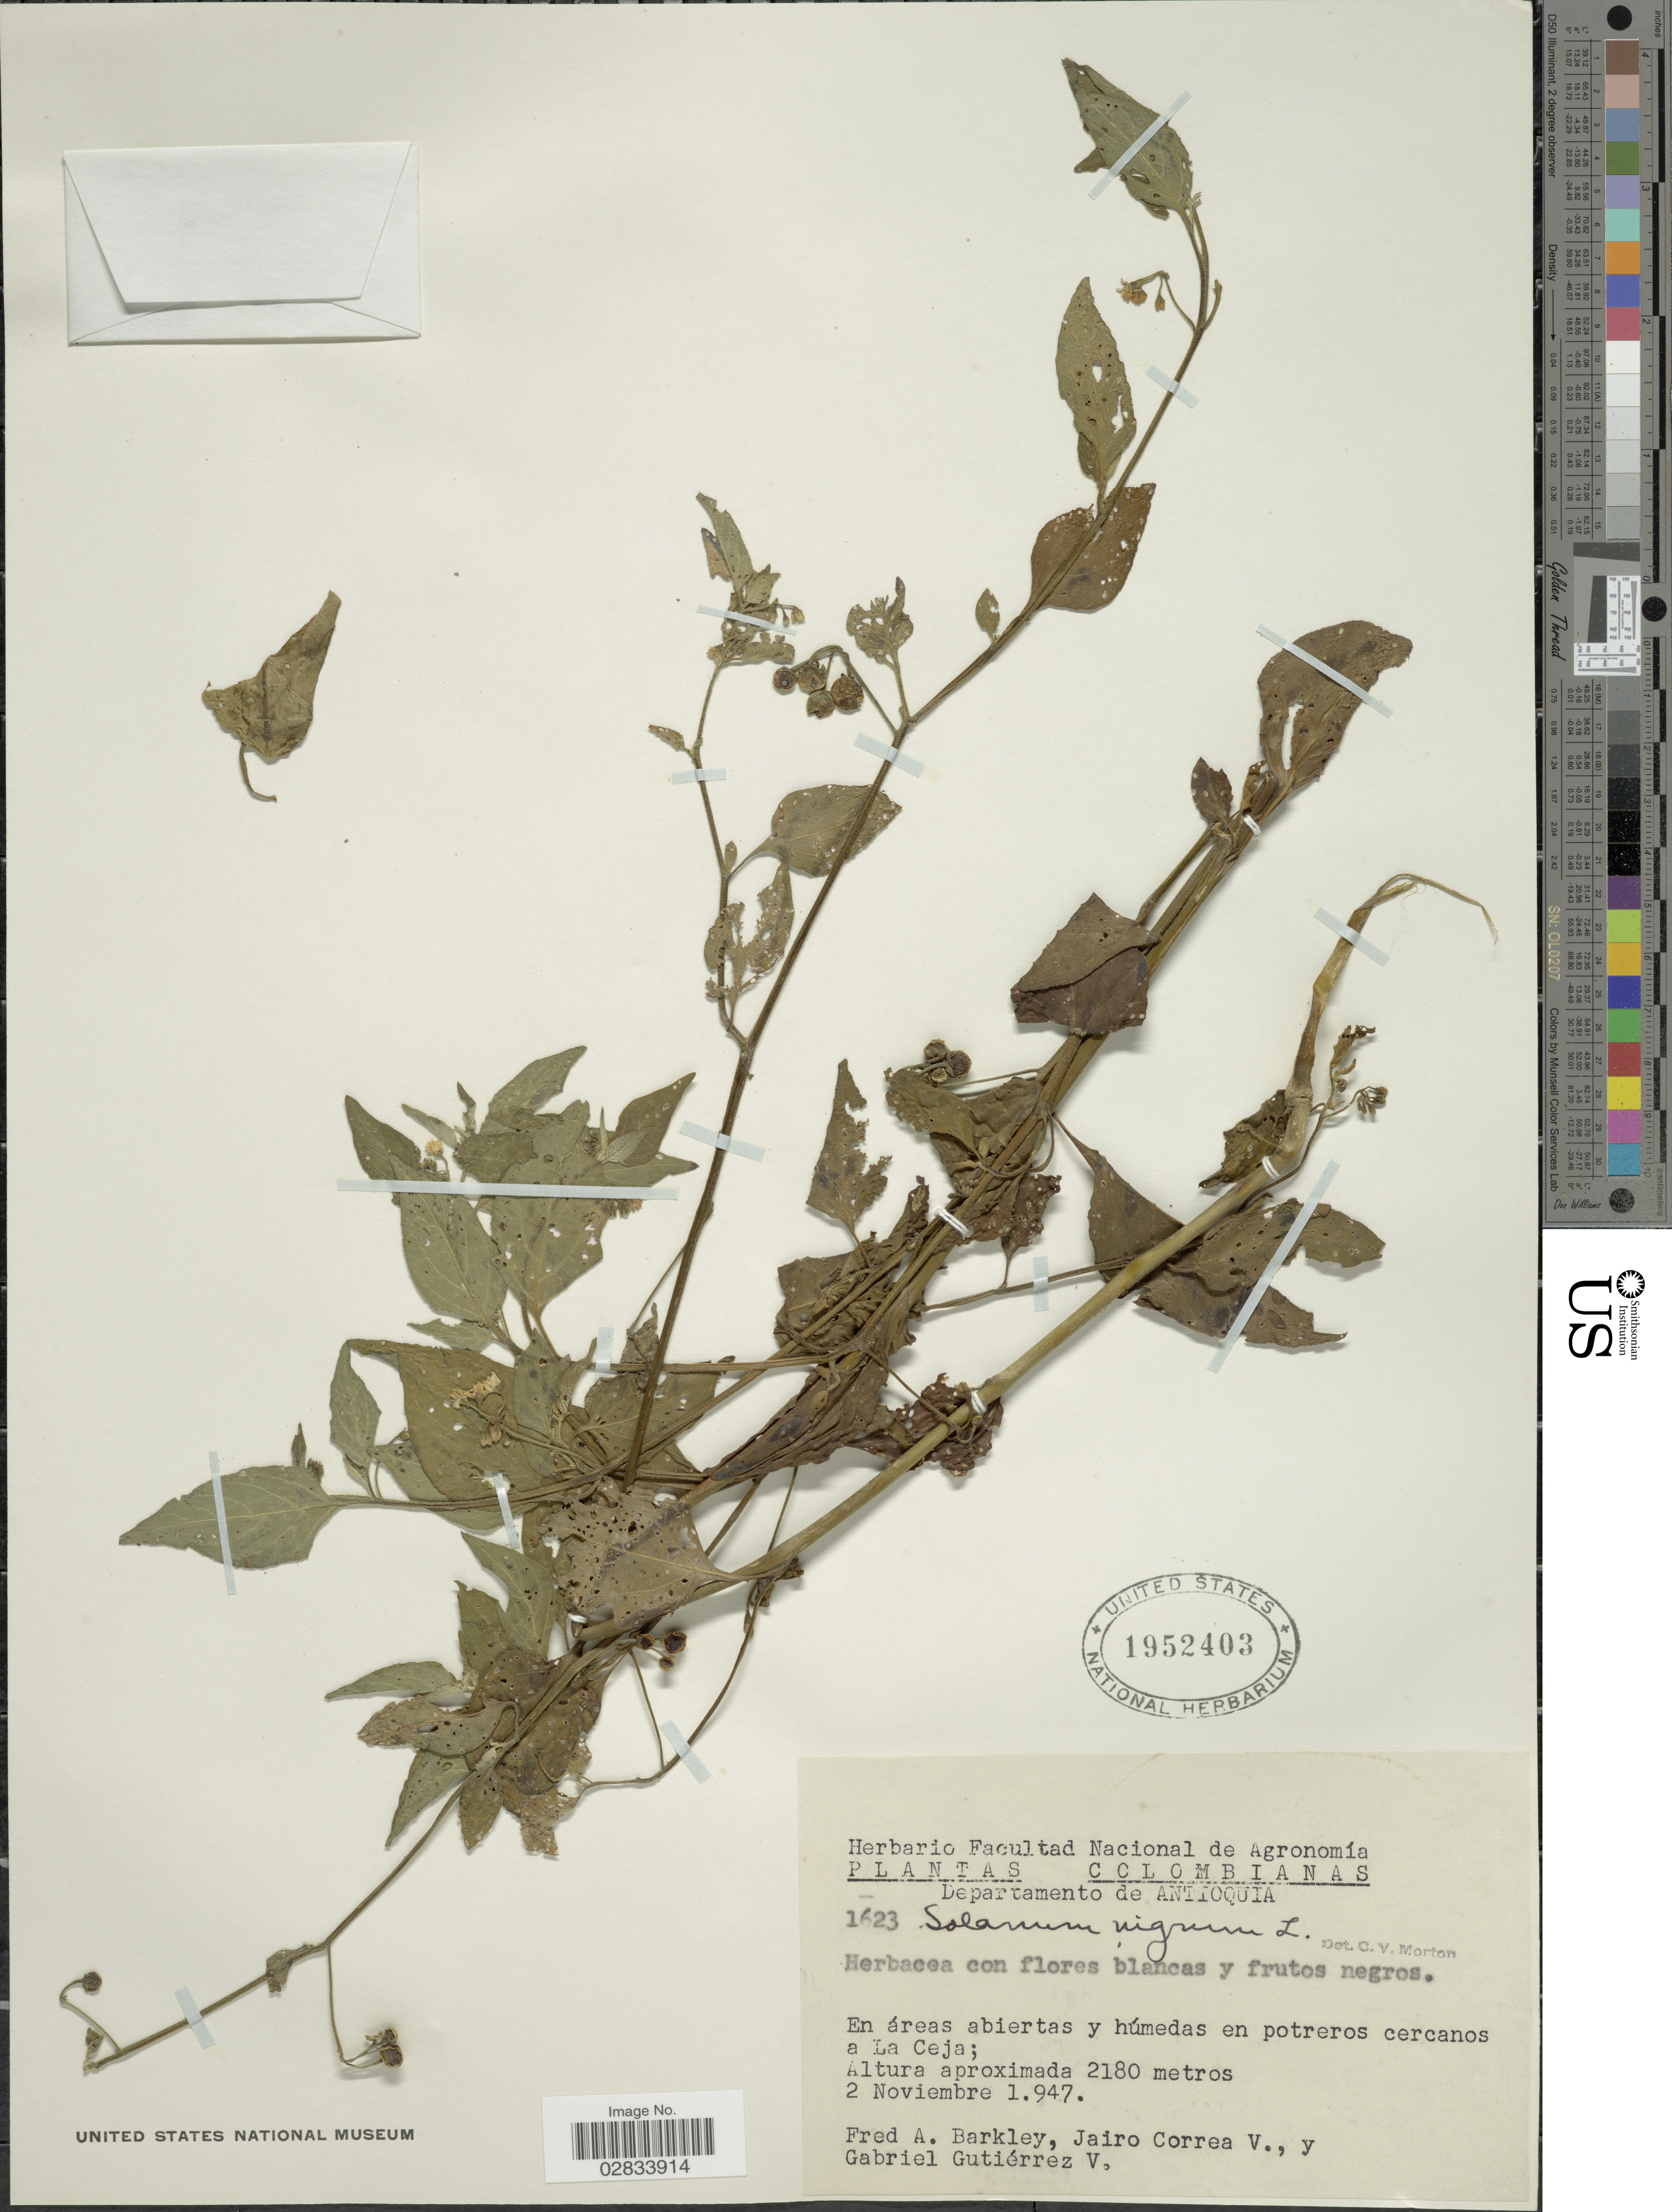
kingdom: Plantae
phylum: Tracheophyta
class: Magnoliopsida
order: Solanales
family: Solanaceae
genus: Solanum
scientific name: Solanum nigrum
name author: L.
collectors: F. A. Barkley, J. Correa V. & G. Guttierez V.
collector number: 1623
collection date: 1947-11-02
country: Colombia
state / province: Antioquia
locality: Departamento de Antioquia, En áreas abiertas y húmedas en potreros cercanos a La Ceja.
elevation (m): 2180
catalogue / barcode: US 1952403